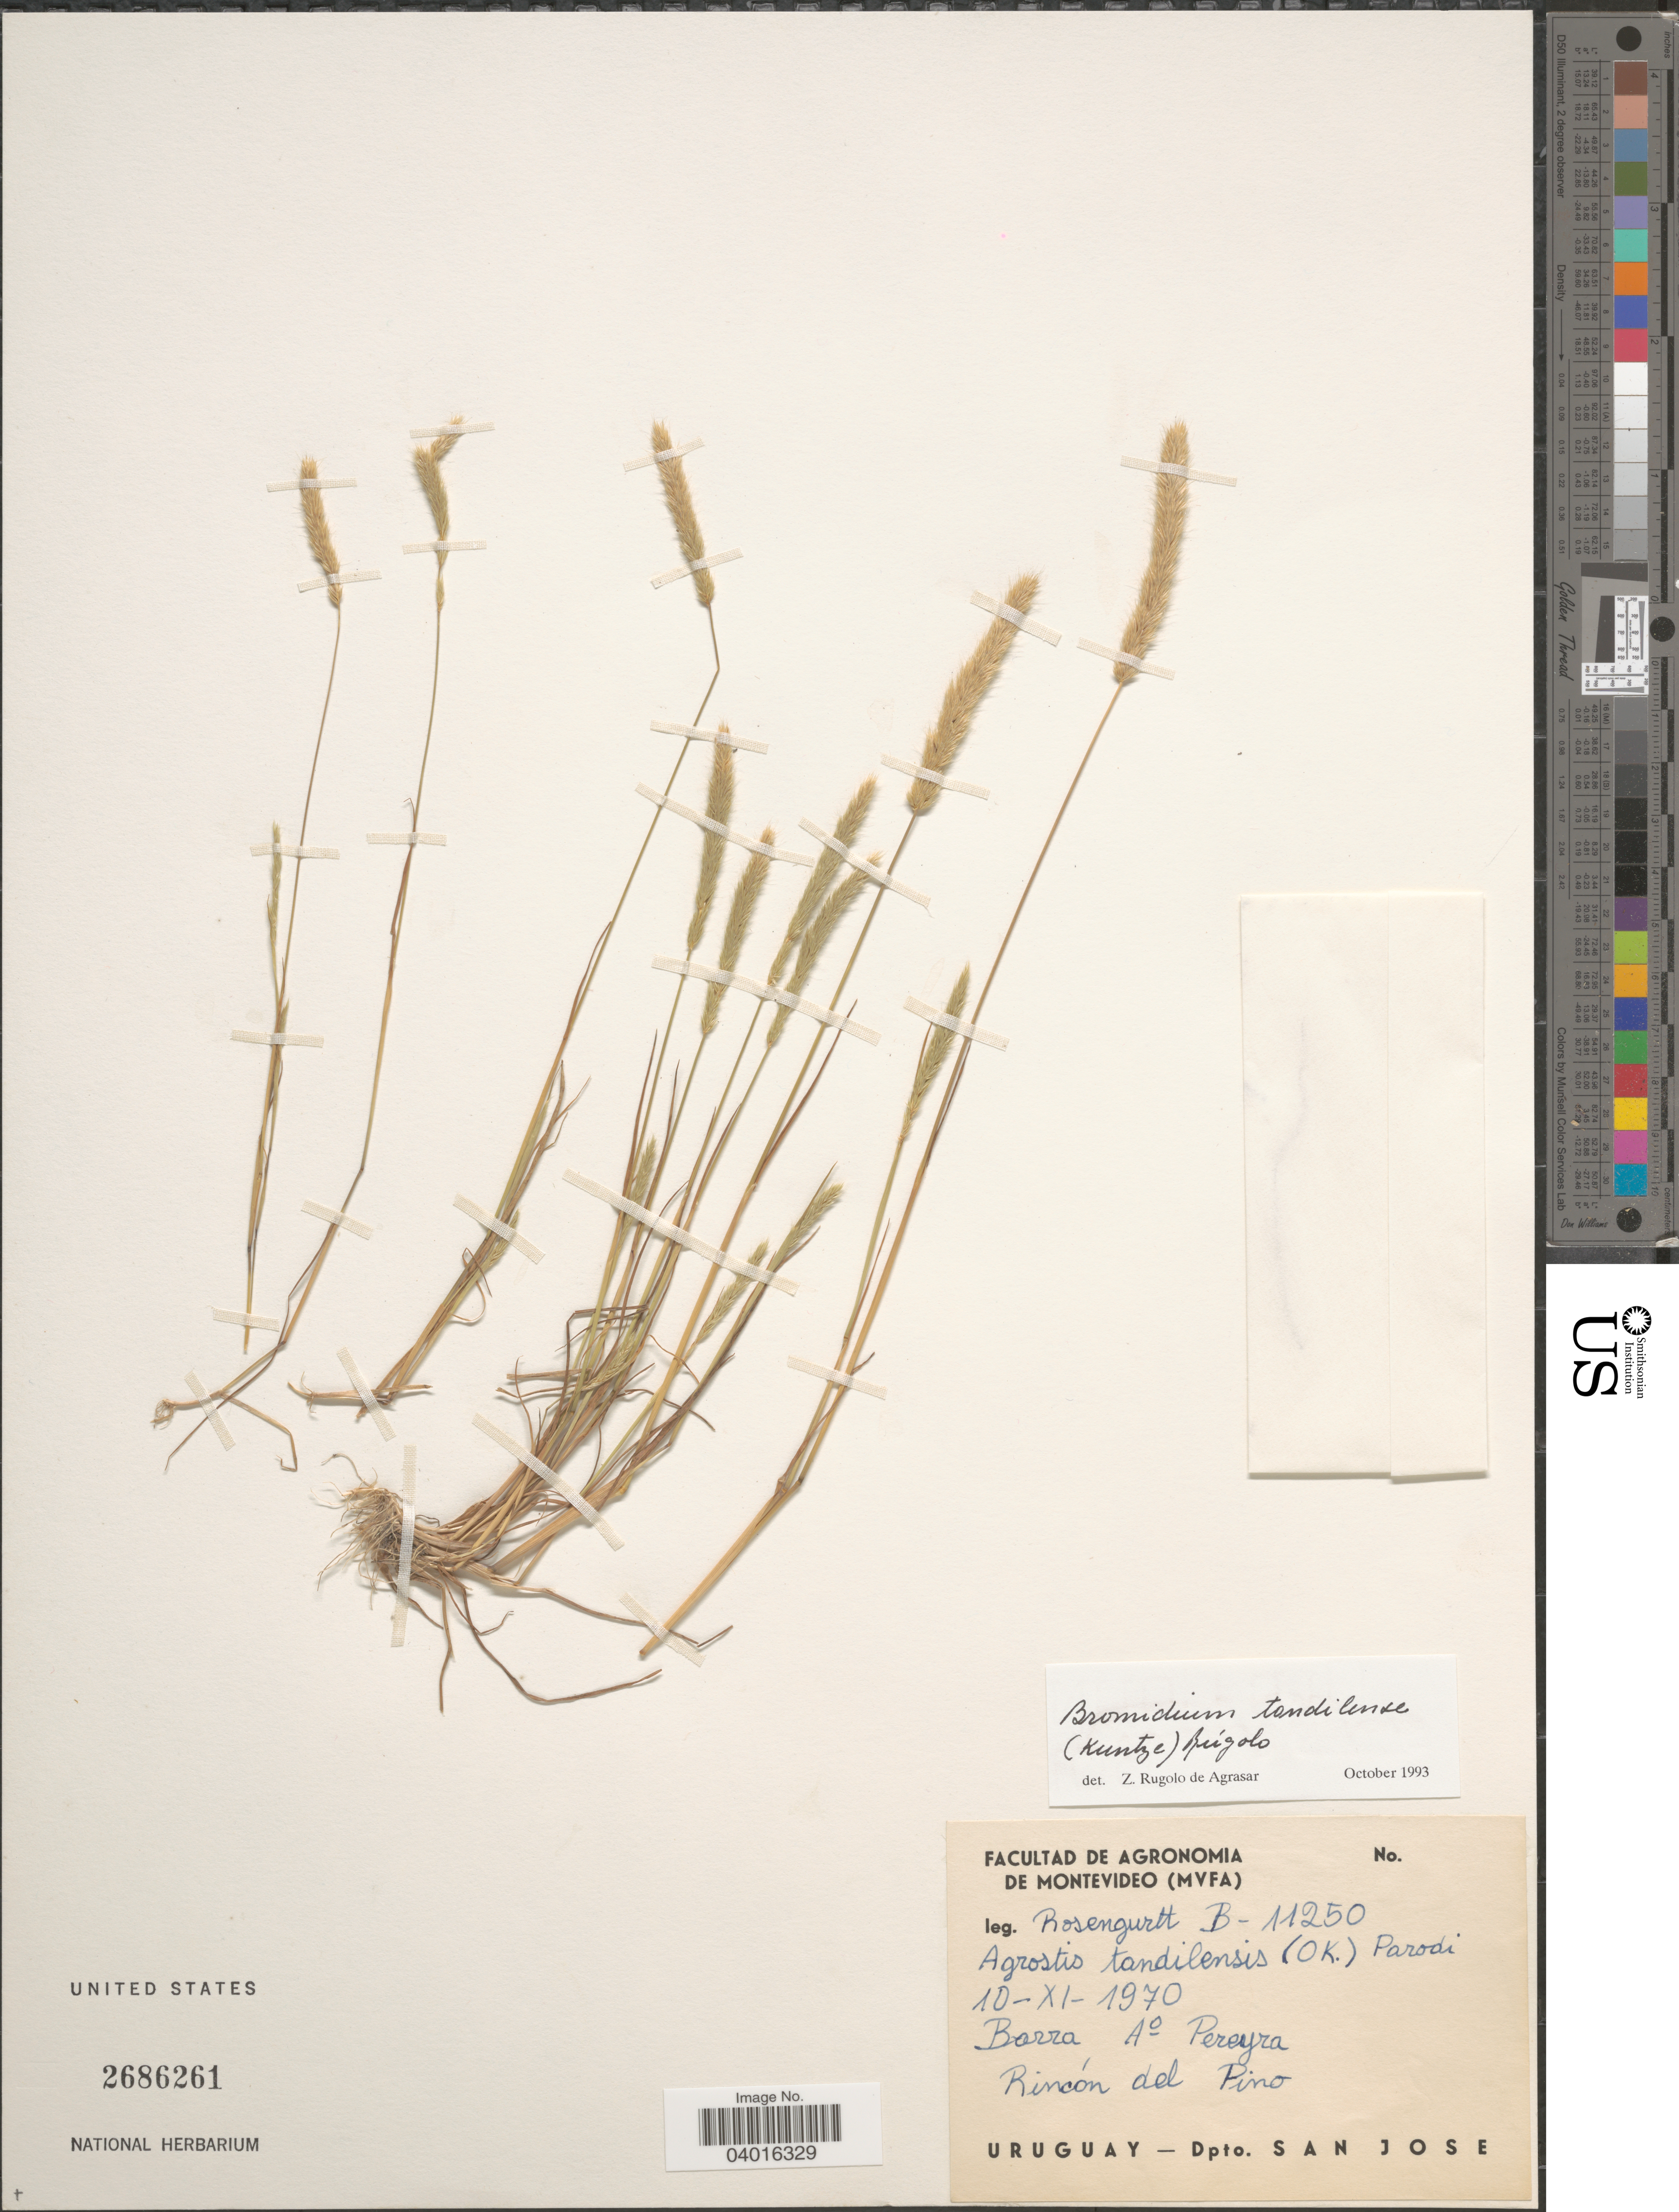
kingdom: Plantae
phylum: Tracheophyta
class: Liliopsida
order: Poales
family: Poaceae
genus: Bromidium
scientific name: Bromidium tandilense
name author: (Kuntze) Rúgolo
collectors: Rosengurtt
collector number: B-11250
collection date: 1970-11-10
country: Uruguay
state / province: San Jose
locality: Barra A° Pereyra. Rincón del Pino. Dpto. San Jose.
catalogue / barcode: US 2686261